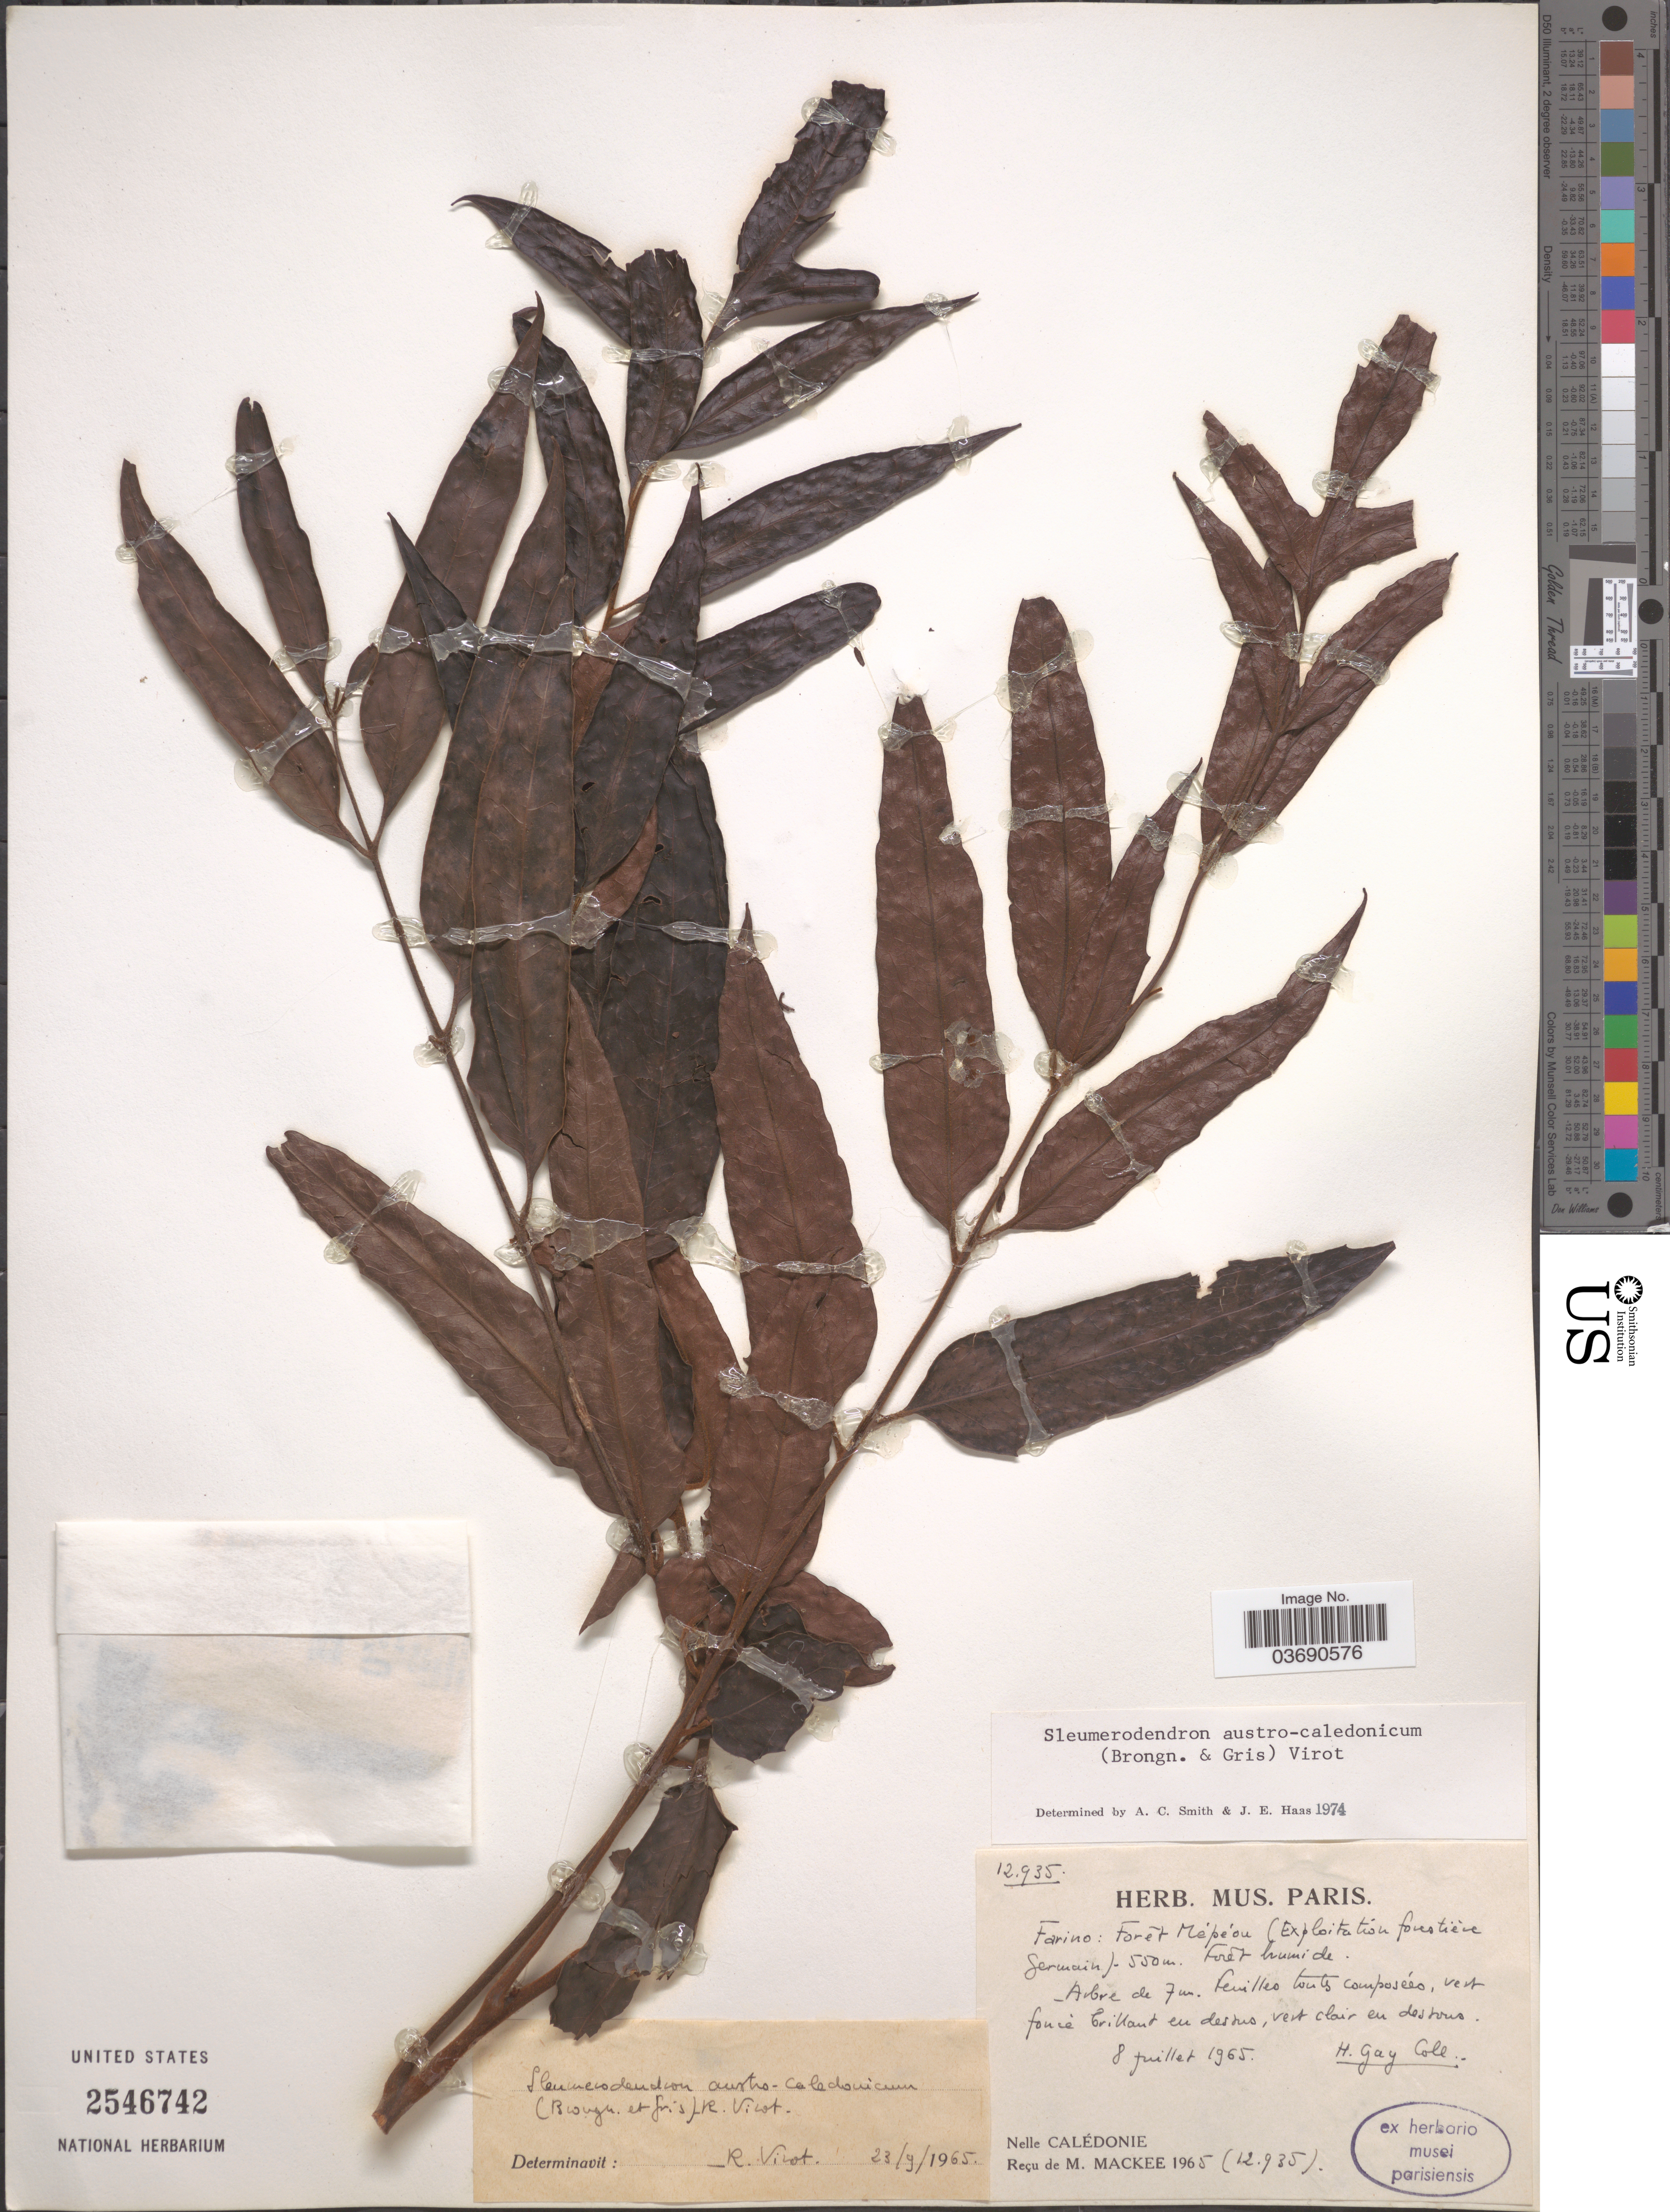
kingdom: Plantae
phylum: Tracheophyta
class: Magnoliopsida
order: Proteales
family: Proteaceae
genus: Sleumerodendron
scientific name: Sleumerodendron austro-caledonicum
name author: (Brongn.) R. Virot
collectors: H. Gay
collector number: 12935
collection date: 1965-07-08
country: New Caledonia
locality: Farino: Forêt Mépéou (Exploitation forestière Germain).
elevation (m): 550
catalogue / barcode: US 2546742